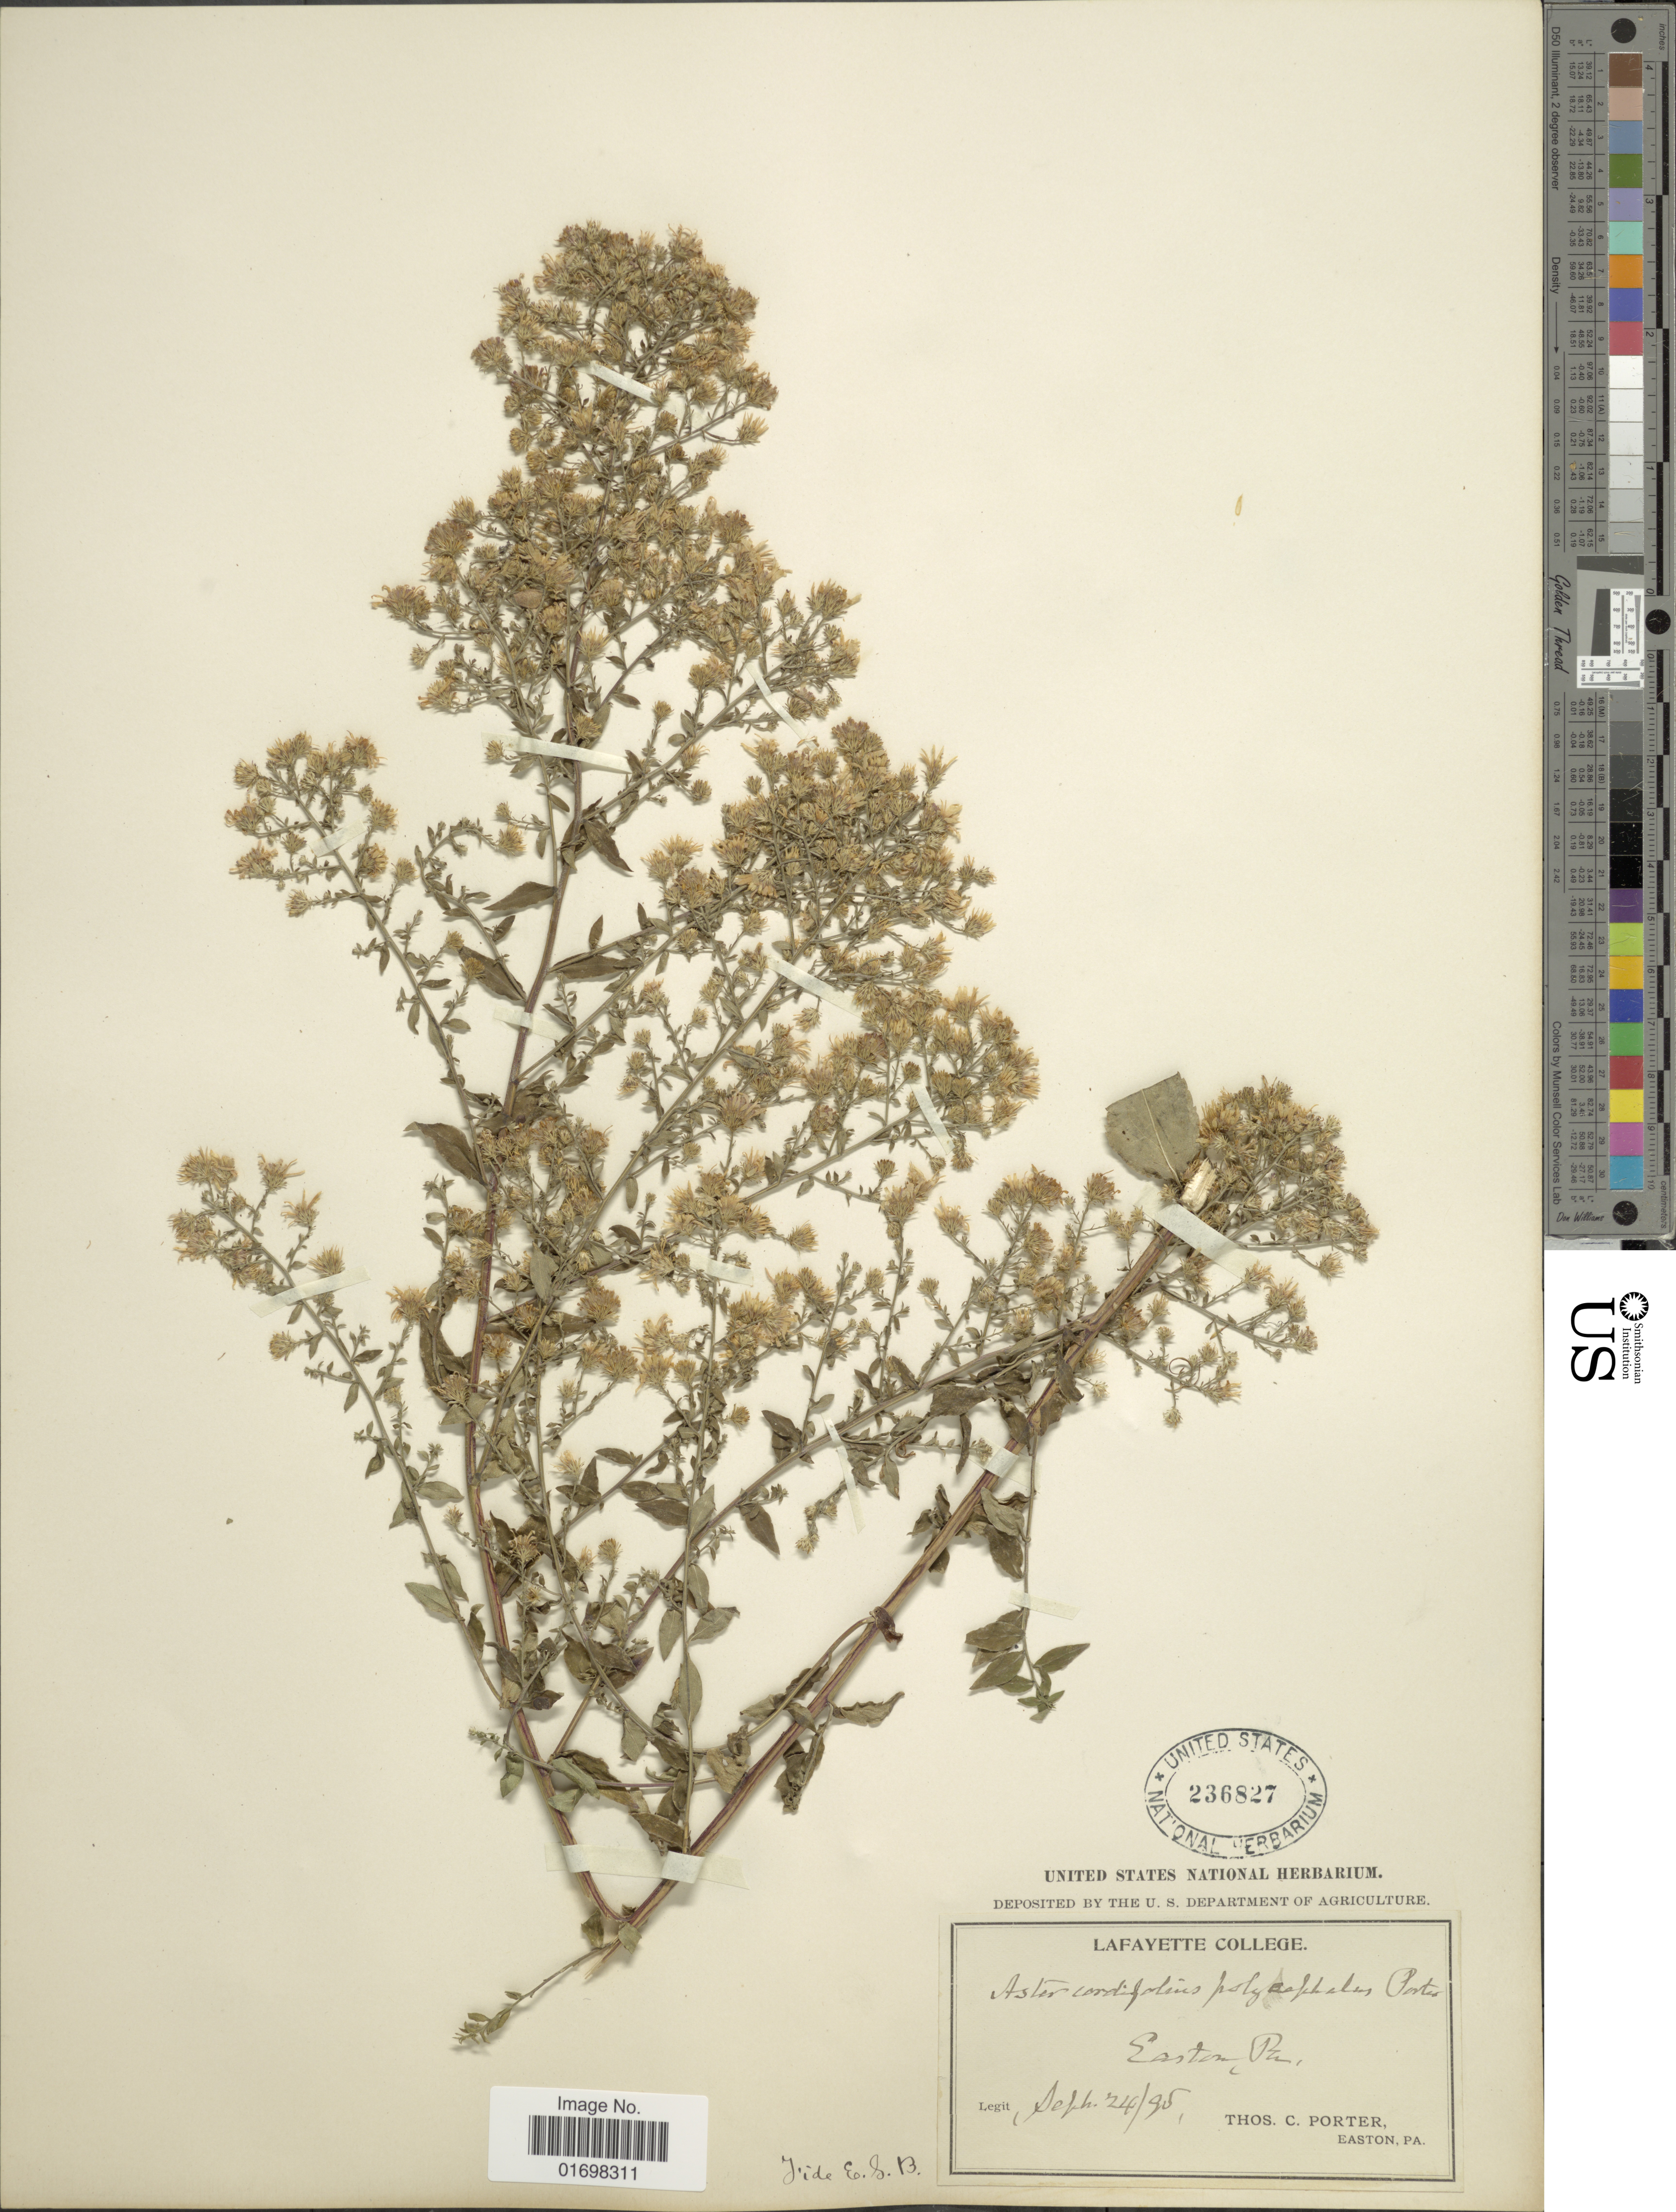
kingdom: Plantae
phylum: Tracheophyta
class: Magnoliopsida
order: Asterales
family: Asteraceae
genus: Symphyotrichum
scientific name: Symphyotrichum cordifolium var. polycephalum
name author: (Porter) G.L. Nesom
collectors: T. C. Porter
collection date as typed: Transcribed d/m/y: 24/9/95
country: United States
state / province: Pennsylvania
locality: Easton, Pa.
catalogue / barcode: US 236827